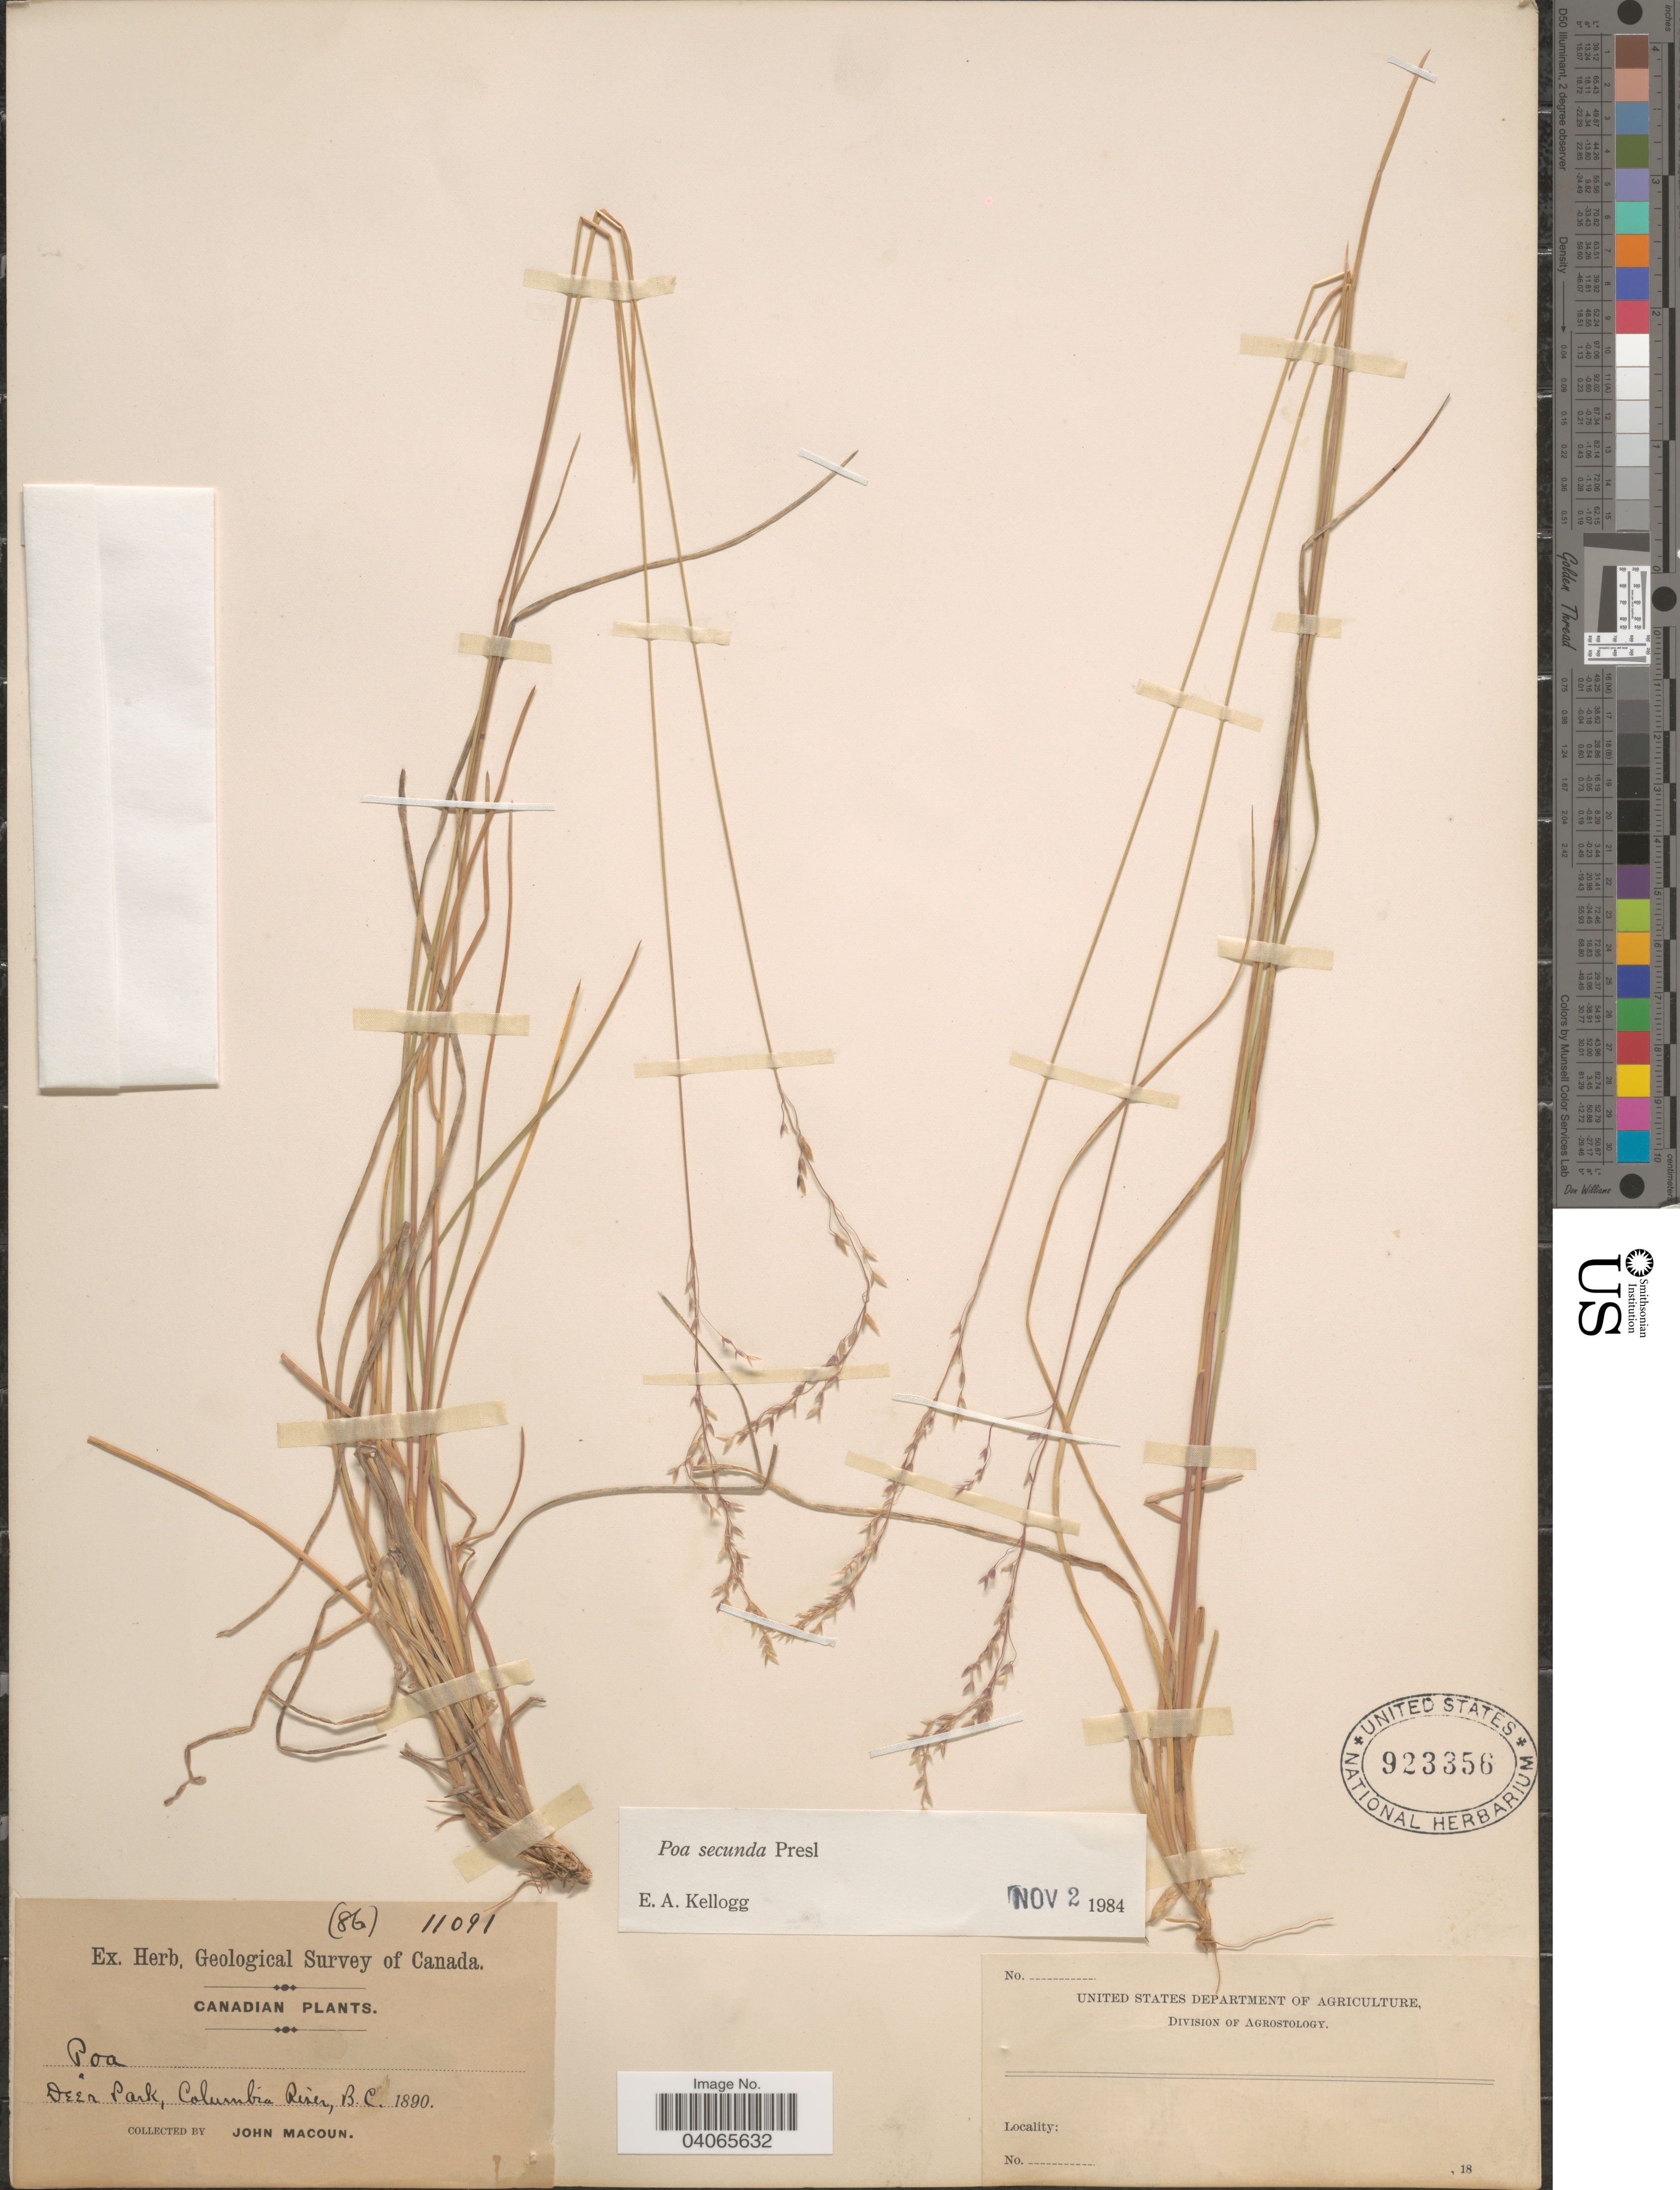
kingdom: Plantae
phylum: Tracheophyta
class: Liliopsida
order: Poales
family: Poaceae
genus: Poa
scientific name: Poa secunda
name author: J. Presl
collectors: J. Macoun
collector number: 11091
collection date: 1890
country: Canada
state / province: British Columbia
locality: Herb. Geological Survey of Canada. Deer Park, Columbia river.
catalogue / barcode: US 923356